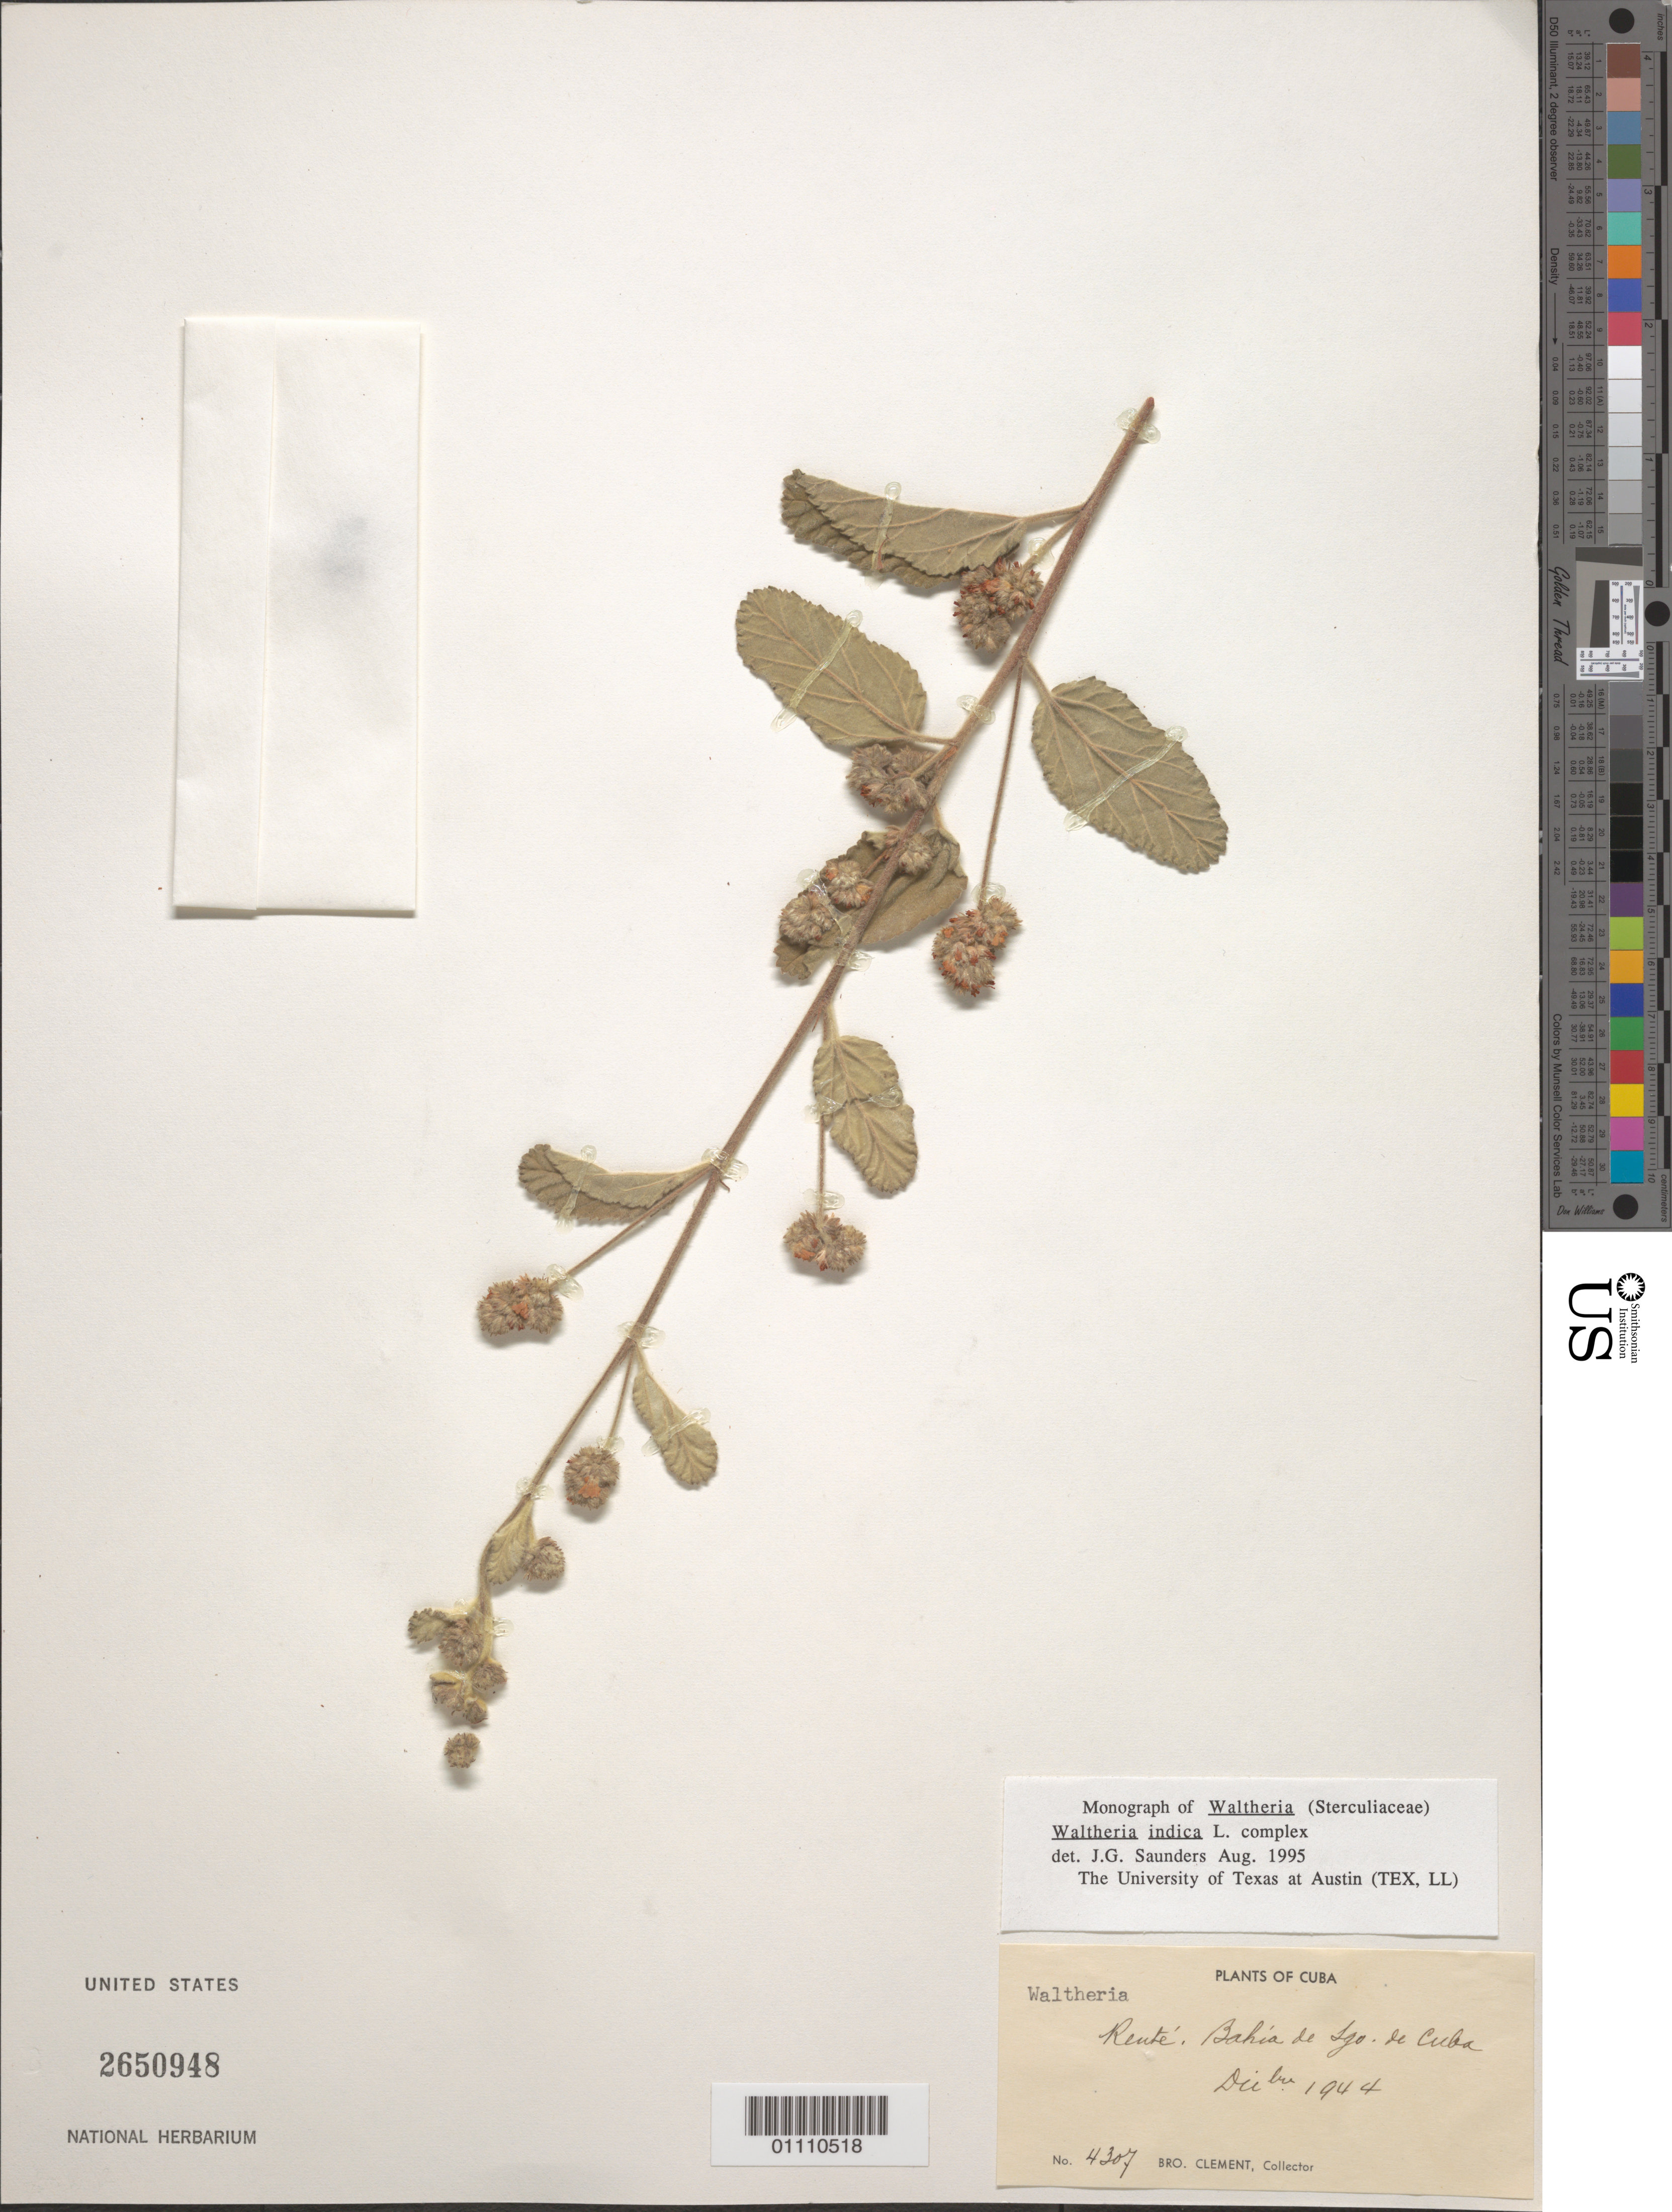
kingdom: Plantae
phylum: Tracheophyta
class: Magnoliopsida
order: Malvales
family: Malvaceae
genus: Waltheria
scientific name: Waltheria indica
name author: L.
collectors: B. Clement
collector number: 4307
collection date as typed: Dec 1944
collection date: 1944-12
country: Cuba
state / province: Santiago de Cuba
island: Cuba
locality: Routé Bahia de Sgo de Cuba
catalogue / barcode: US 2650948